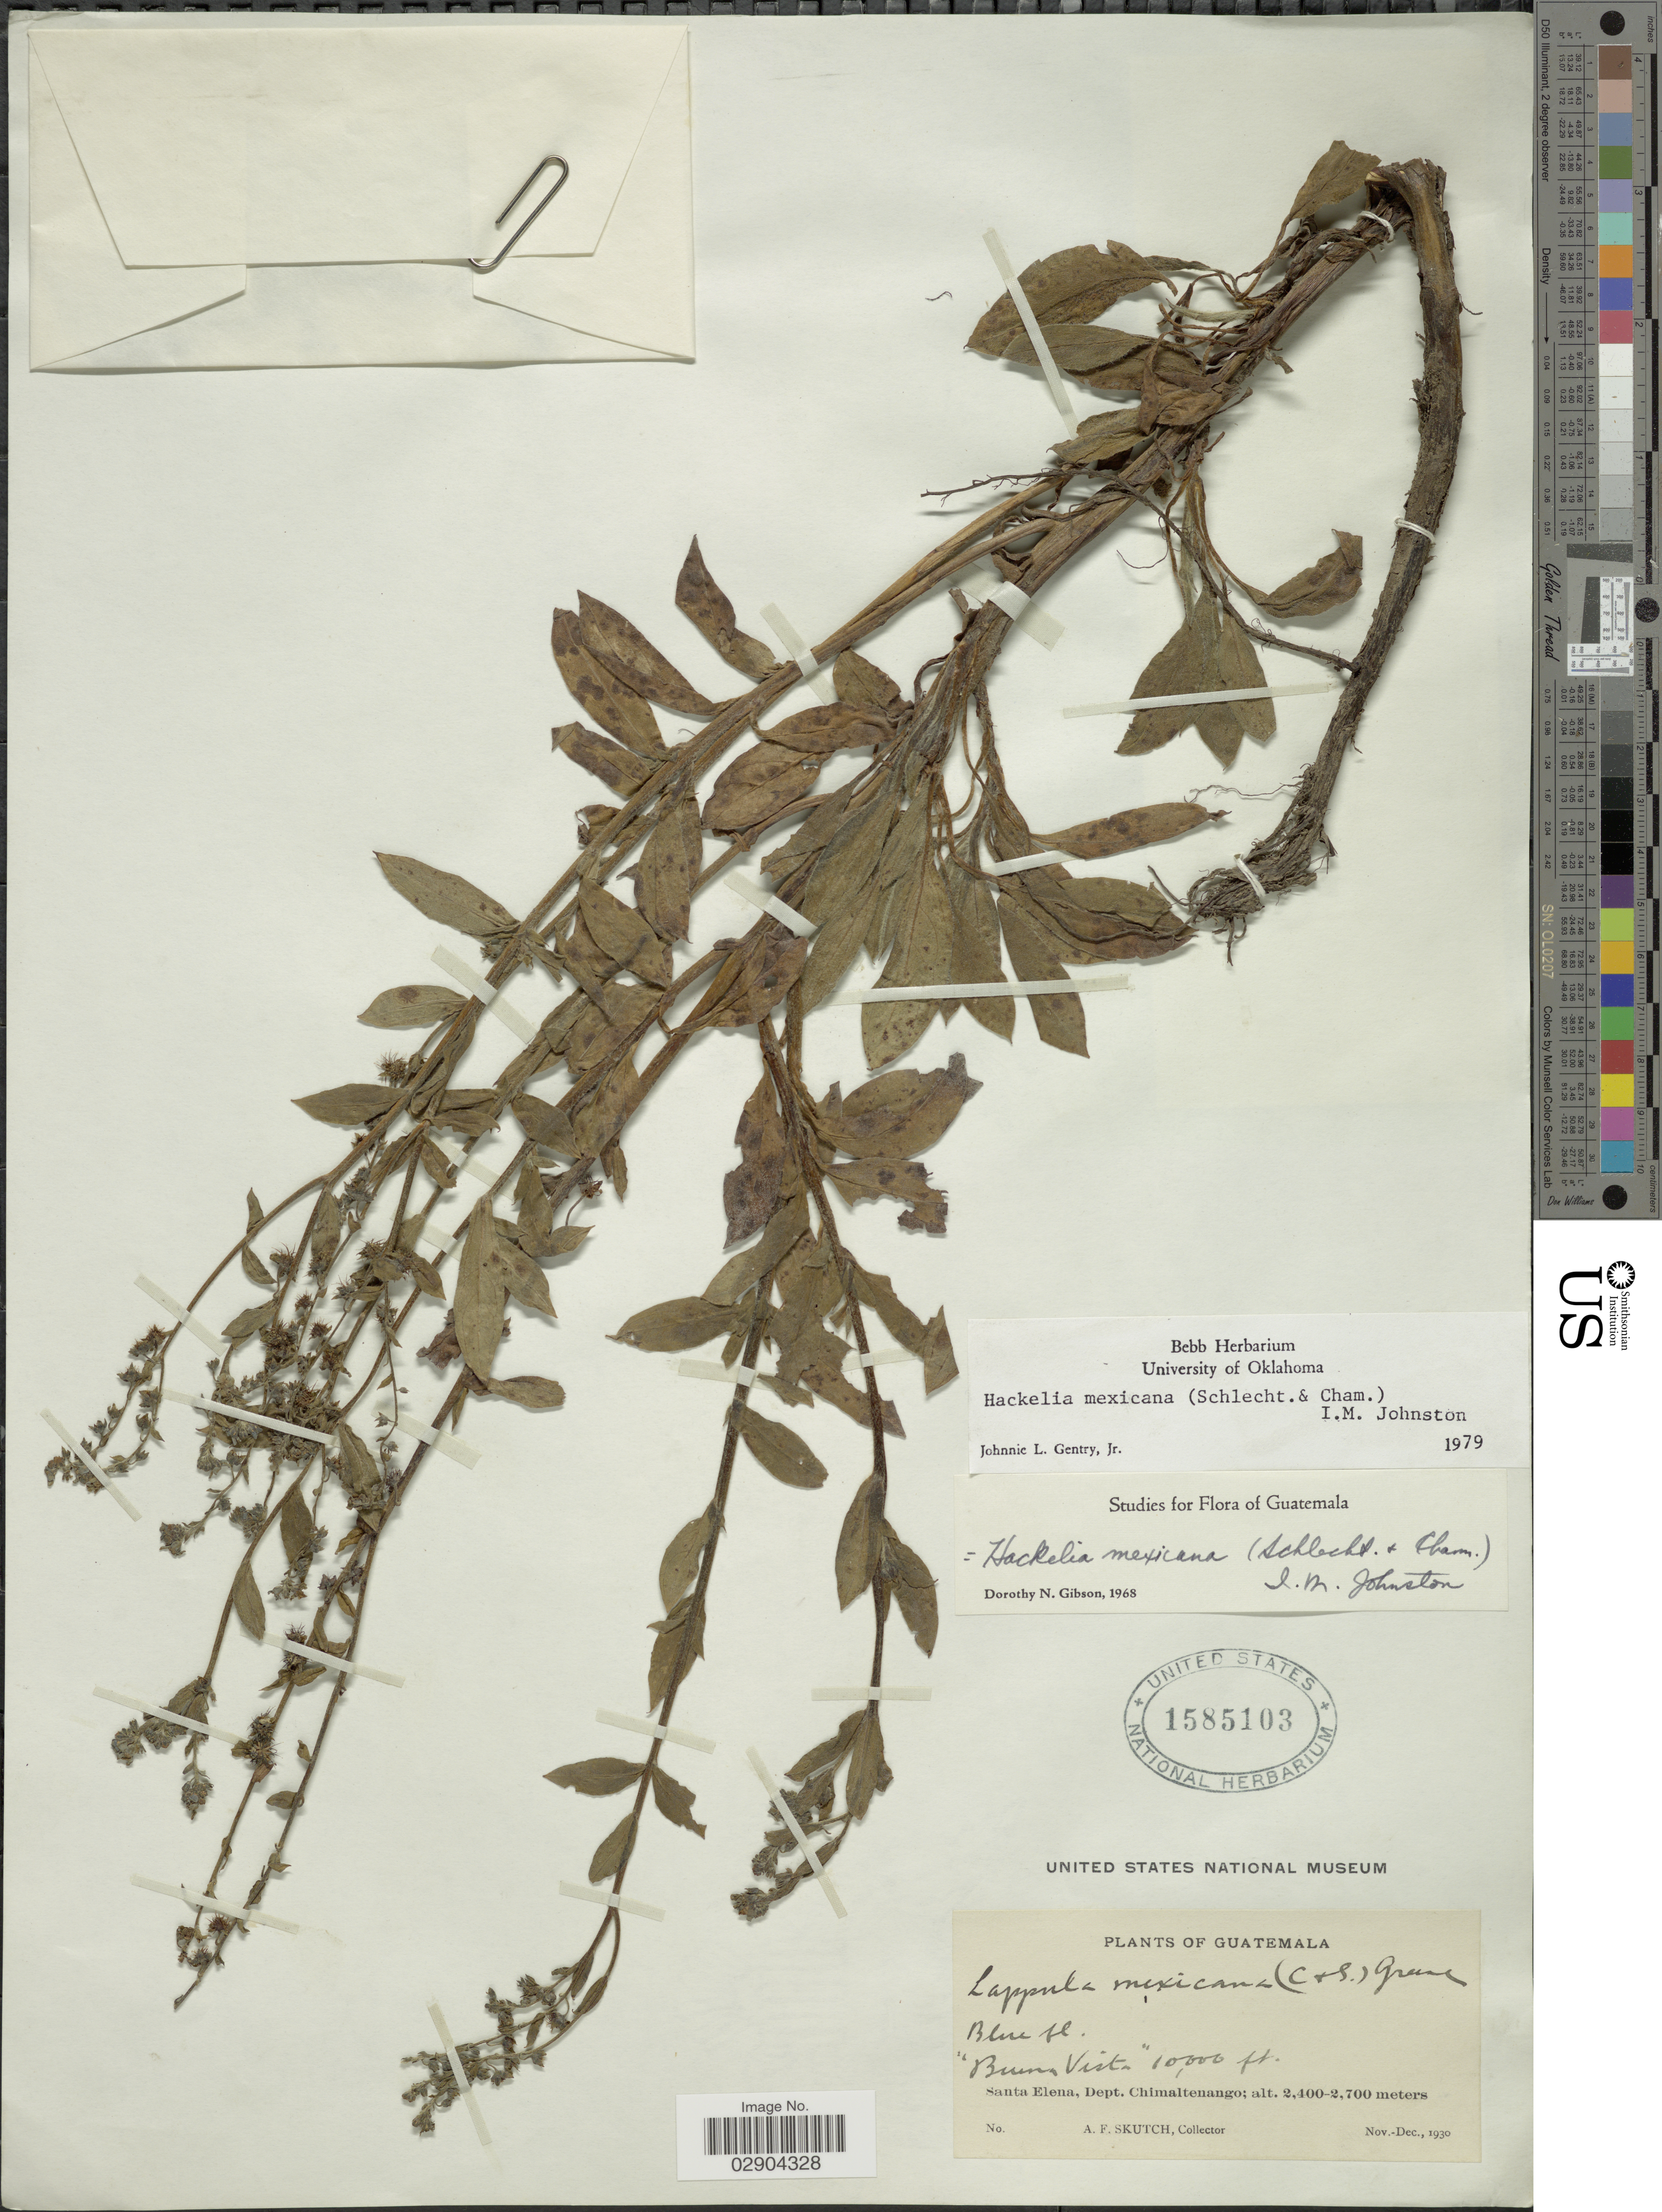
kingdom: Plantae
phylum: Tracheophyta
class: Magnoliopsida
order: Boraginales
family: Boraginaceae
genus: Hackelia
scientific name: Hackelia mexicana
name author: (Schltdl. & Cham.) I.M. Johnst.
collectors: A. F. Skutch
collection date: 1930-11/1930-12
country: Guatemala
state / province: Chimaltenango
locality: Buena Vista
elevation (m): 3048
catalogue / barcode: US 1585103